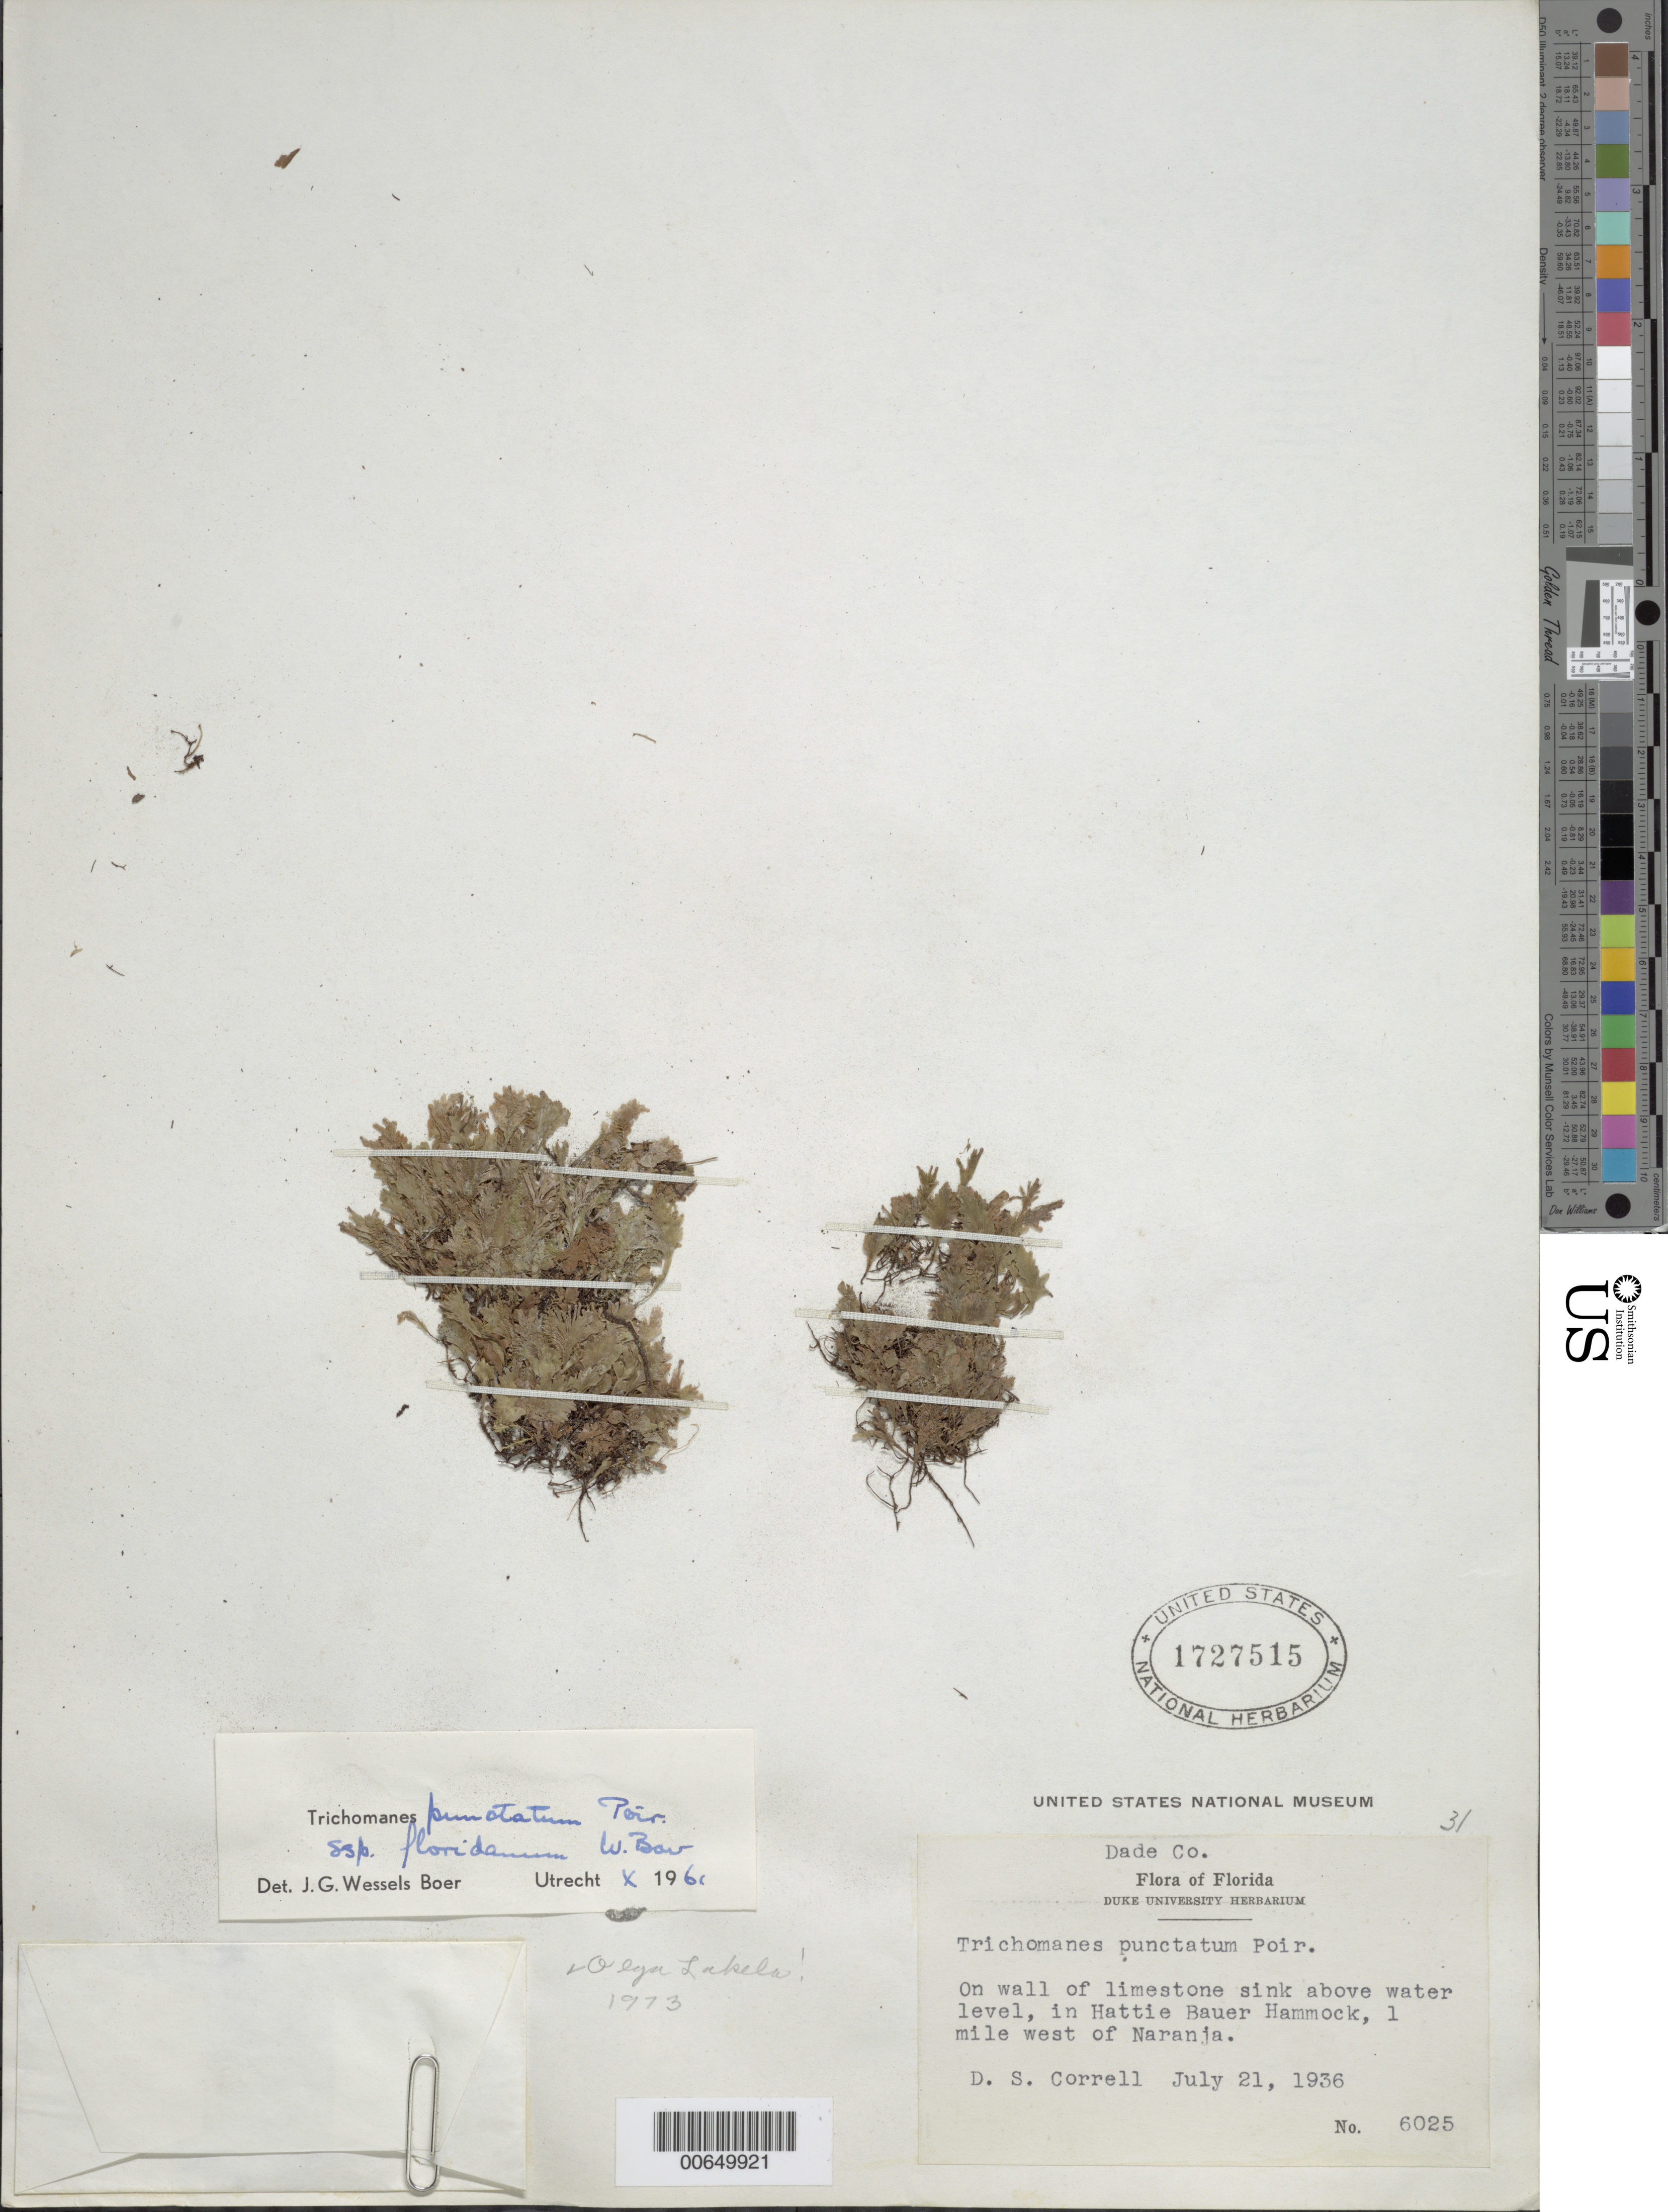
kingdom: Plantae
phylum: Tracheophyta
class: Polypodiopsida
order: Hymenophyllales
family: Hymenophyllaceae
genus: Didymoglossum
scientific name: Didymoglossum punctatum subsp. floridanum comb. nov., ined 2015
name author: (Poir.) Desv.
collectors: D. S. Correll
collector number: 6025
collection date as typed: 21 Jun 1936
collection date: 1936-06-21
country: United States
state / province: Florida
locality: In Hattie Bauer Hammock, 1 mile W of Naranja.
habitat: On wall of limestone sink above water level.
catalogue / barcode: US 1727515